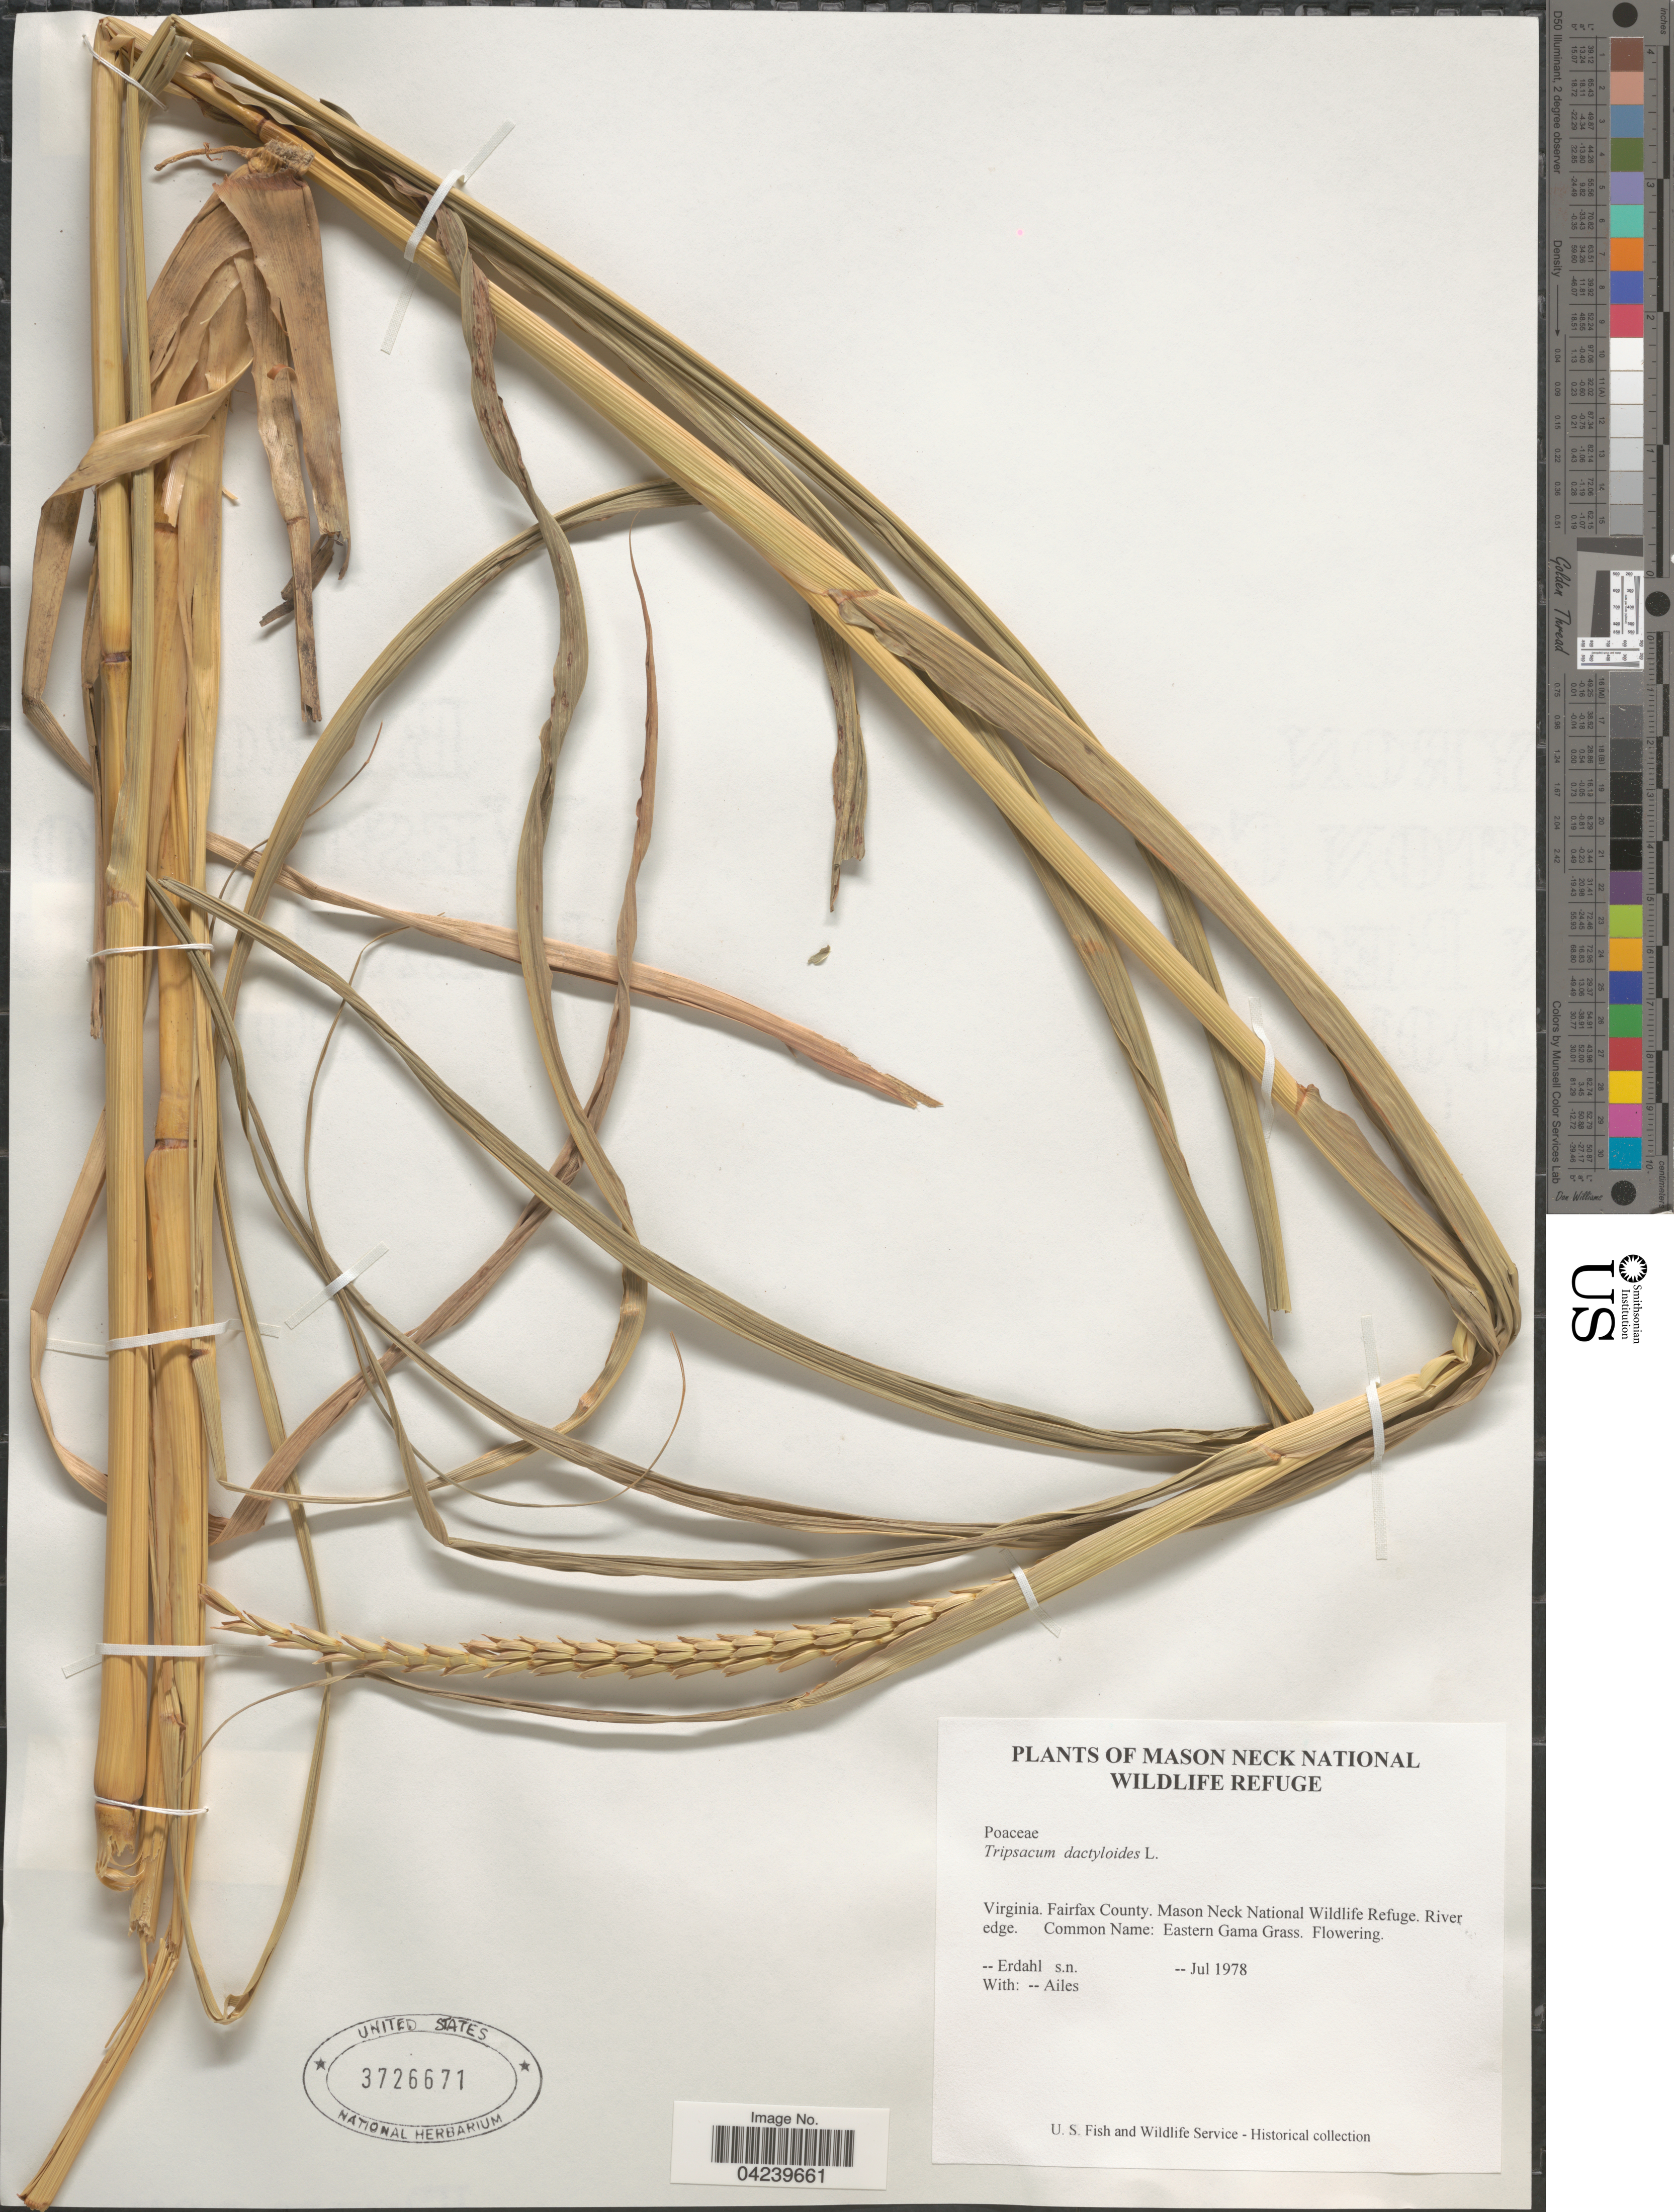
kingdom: Plantae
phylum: Tracheophyta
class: Liliopsida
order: Poales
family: Poaceae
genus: Tripsacum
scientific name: Tripsacum dactyloides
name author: (L.) L.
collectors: Erdahl & Ailes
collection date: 1978-07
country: United States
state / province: Virginia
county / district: Fairfax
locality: Mason Neck National Wildlife Refuge. Fairfax County. Mason Neck National Wildlife Refuge. River edge.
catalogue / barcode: US 3726671